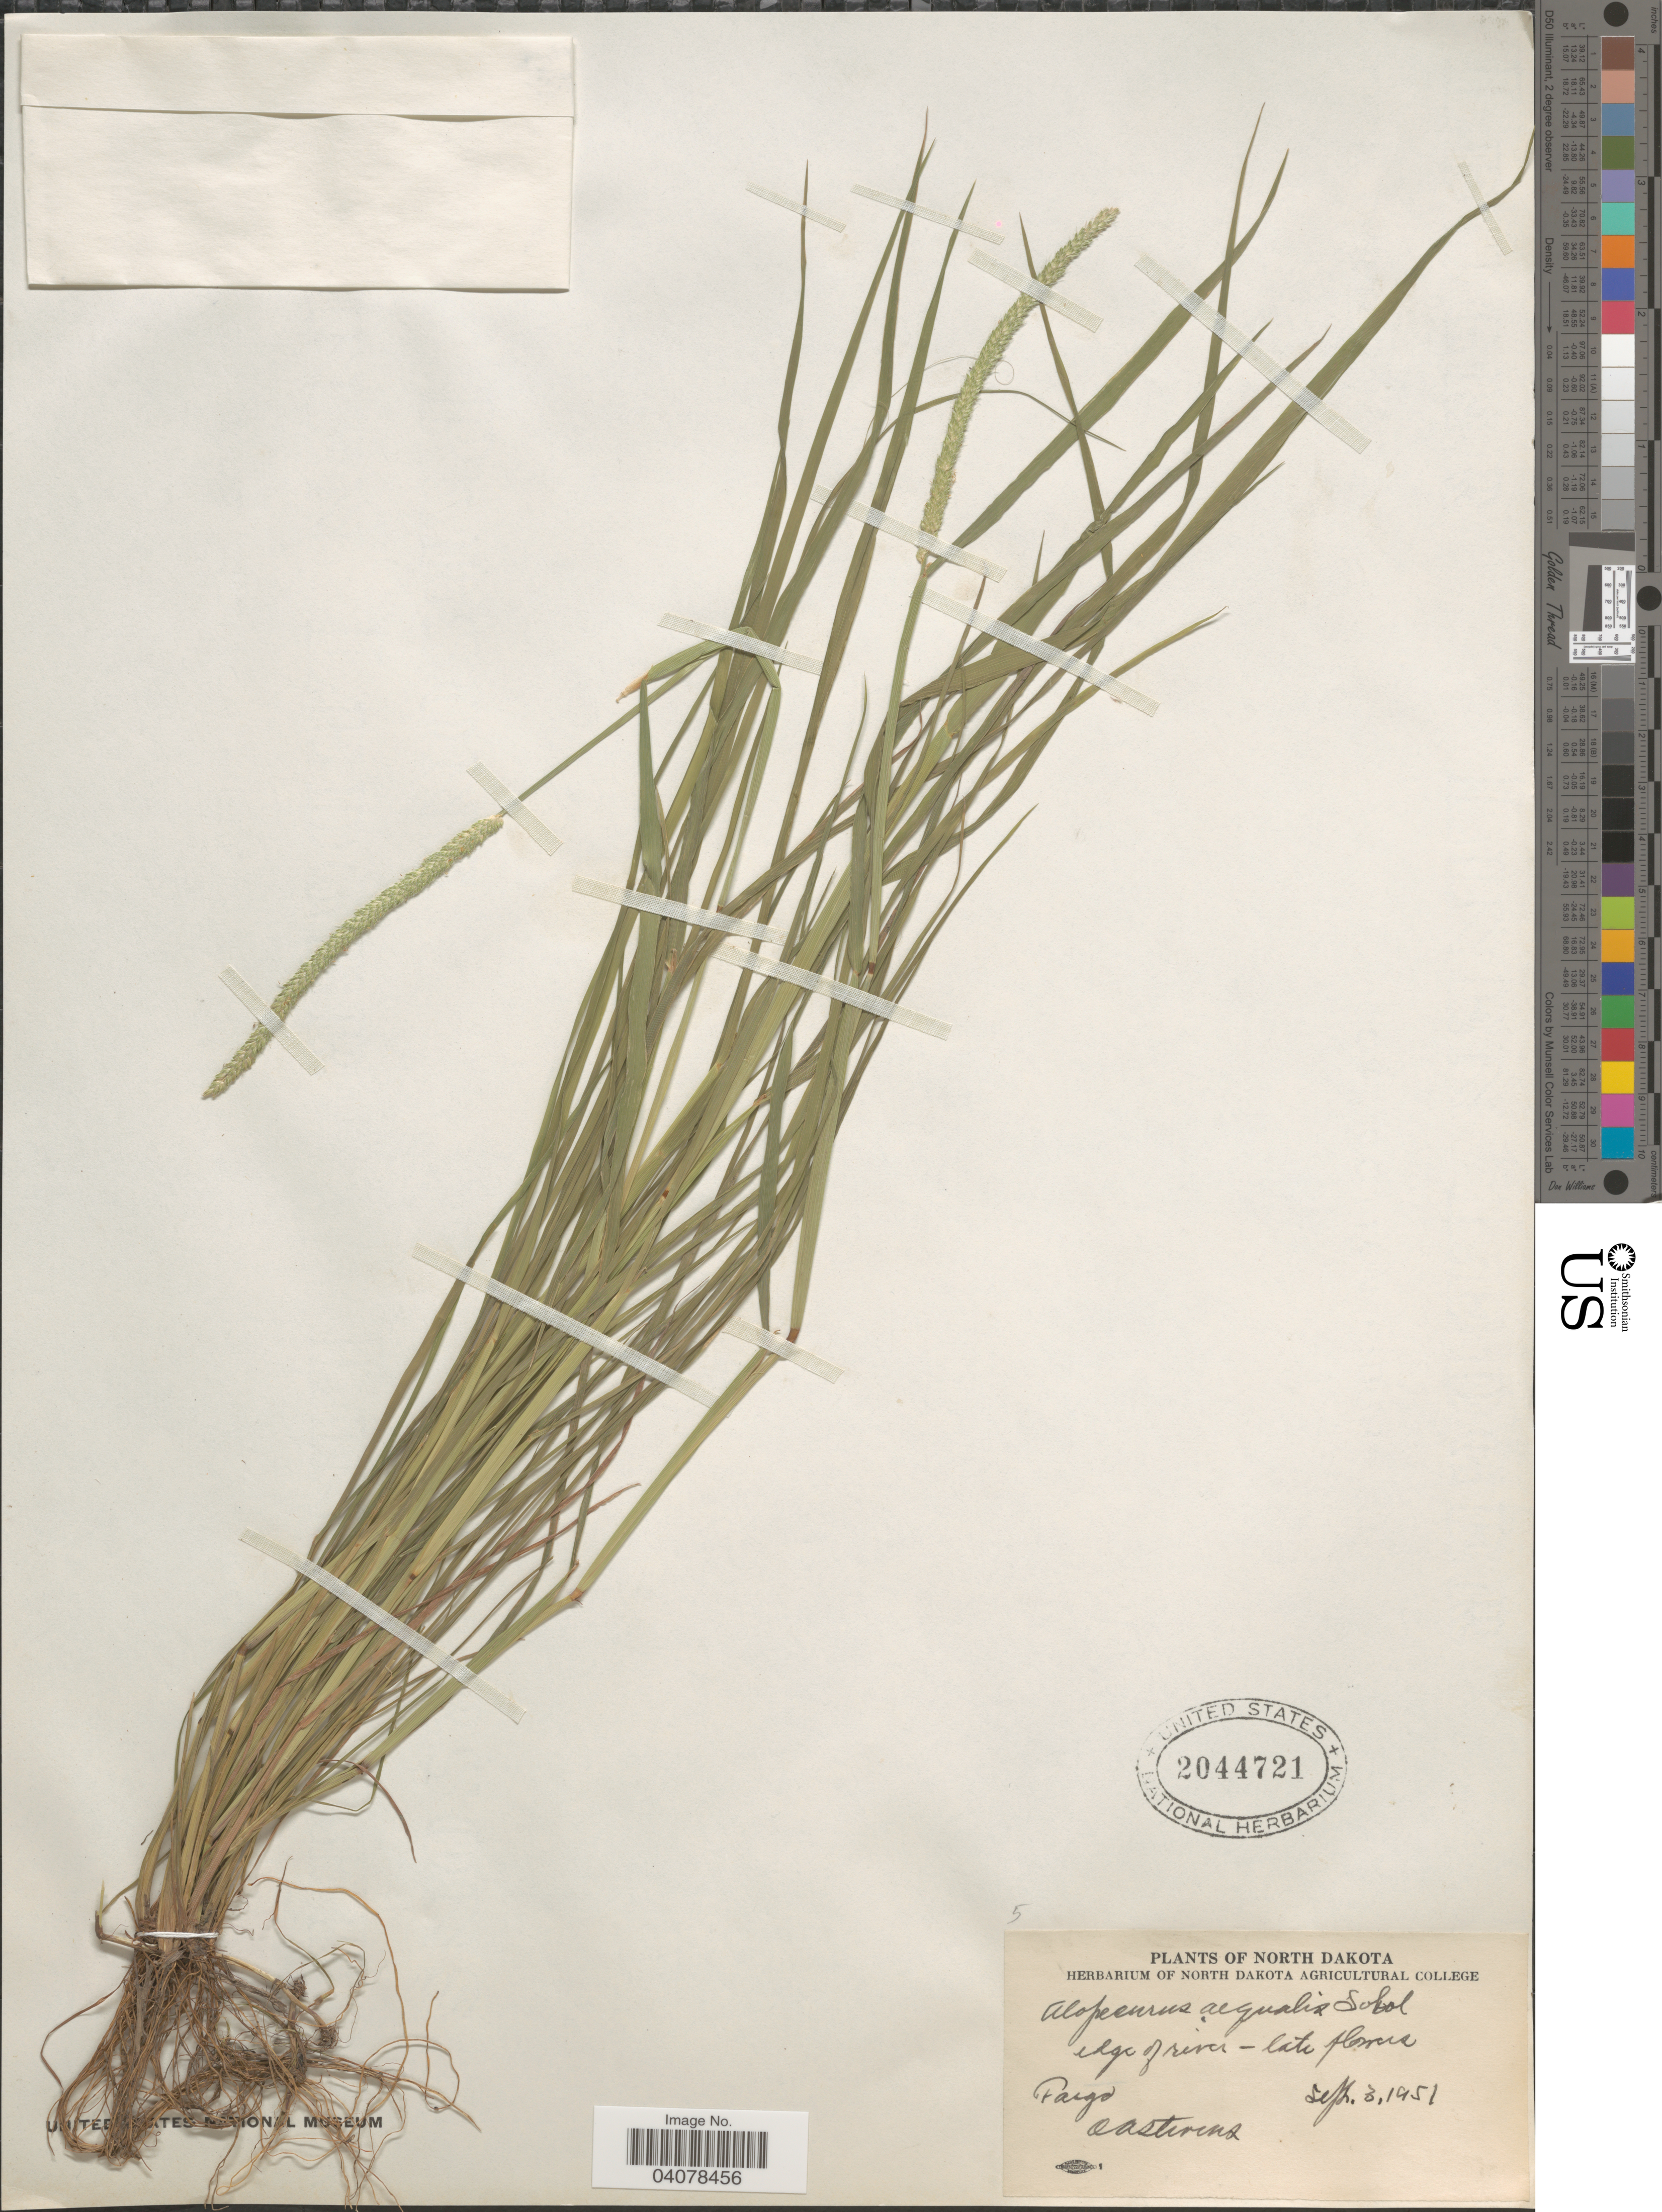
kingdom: Plantae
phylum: Tracheophyta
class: Liliopsida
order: Poales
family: Poaceae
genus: Alopecurus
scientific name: Alopecurus aequalis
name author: Sobol.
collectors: O. A. Stevens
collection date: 1951-09-03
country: United States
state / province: North Dakota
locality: Edge of river. Fargo.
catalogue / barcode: US 2044721